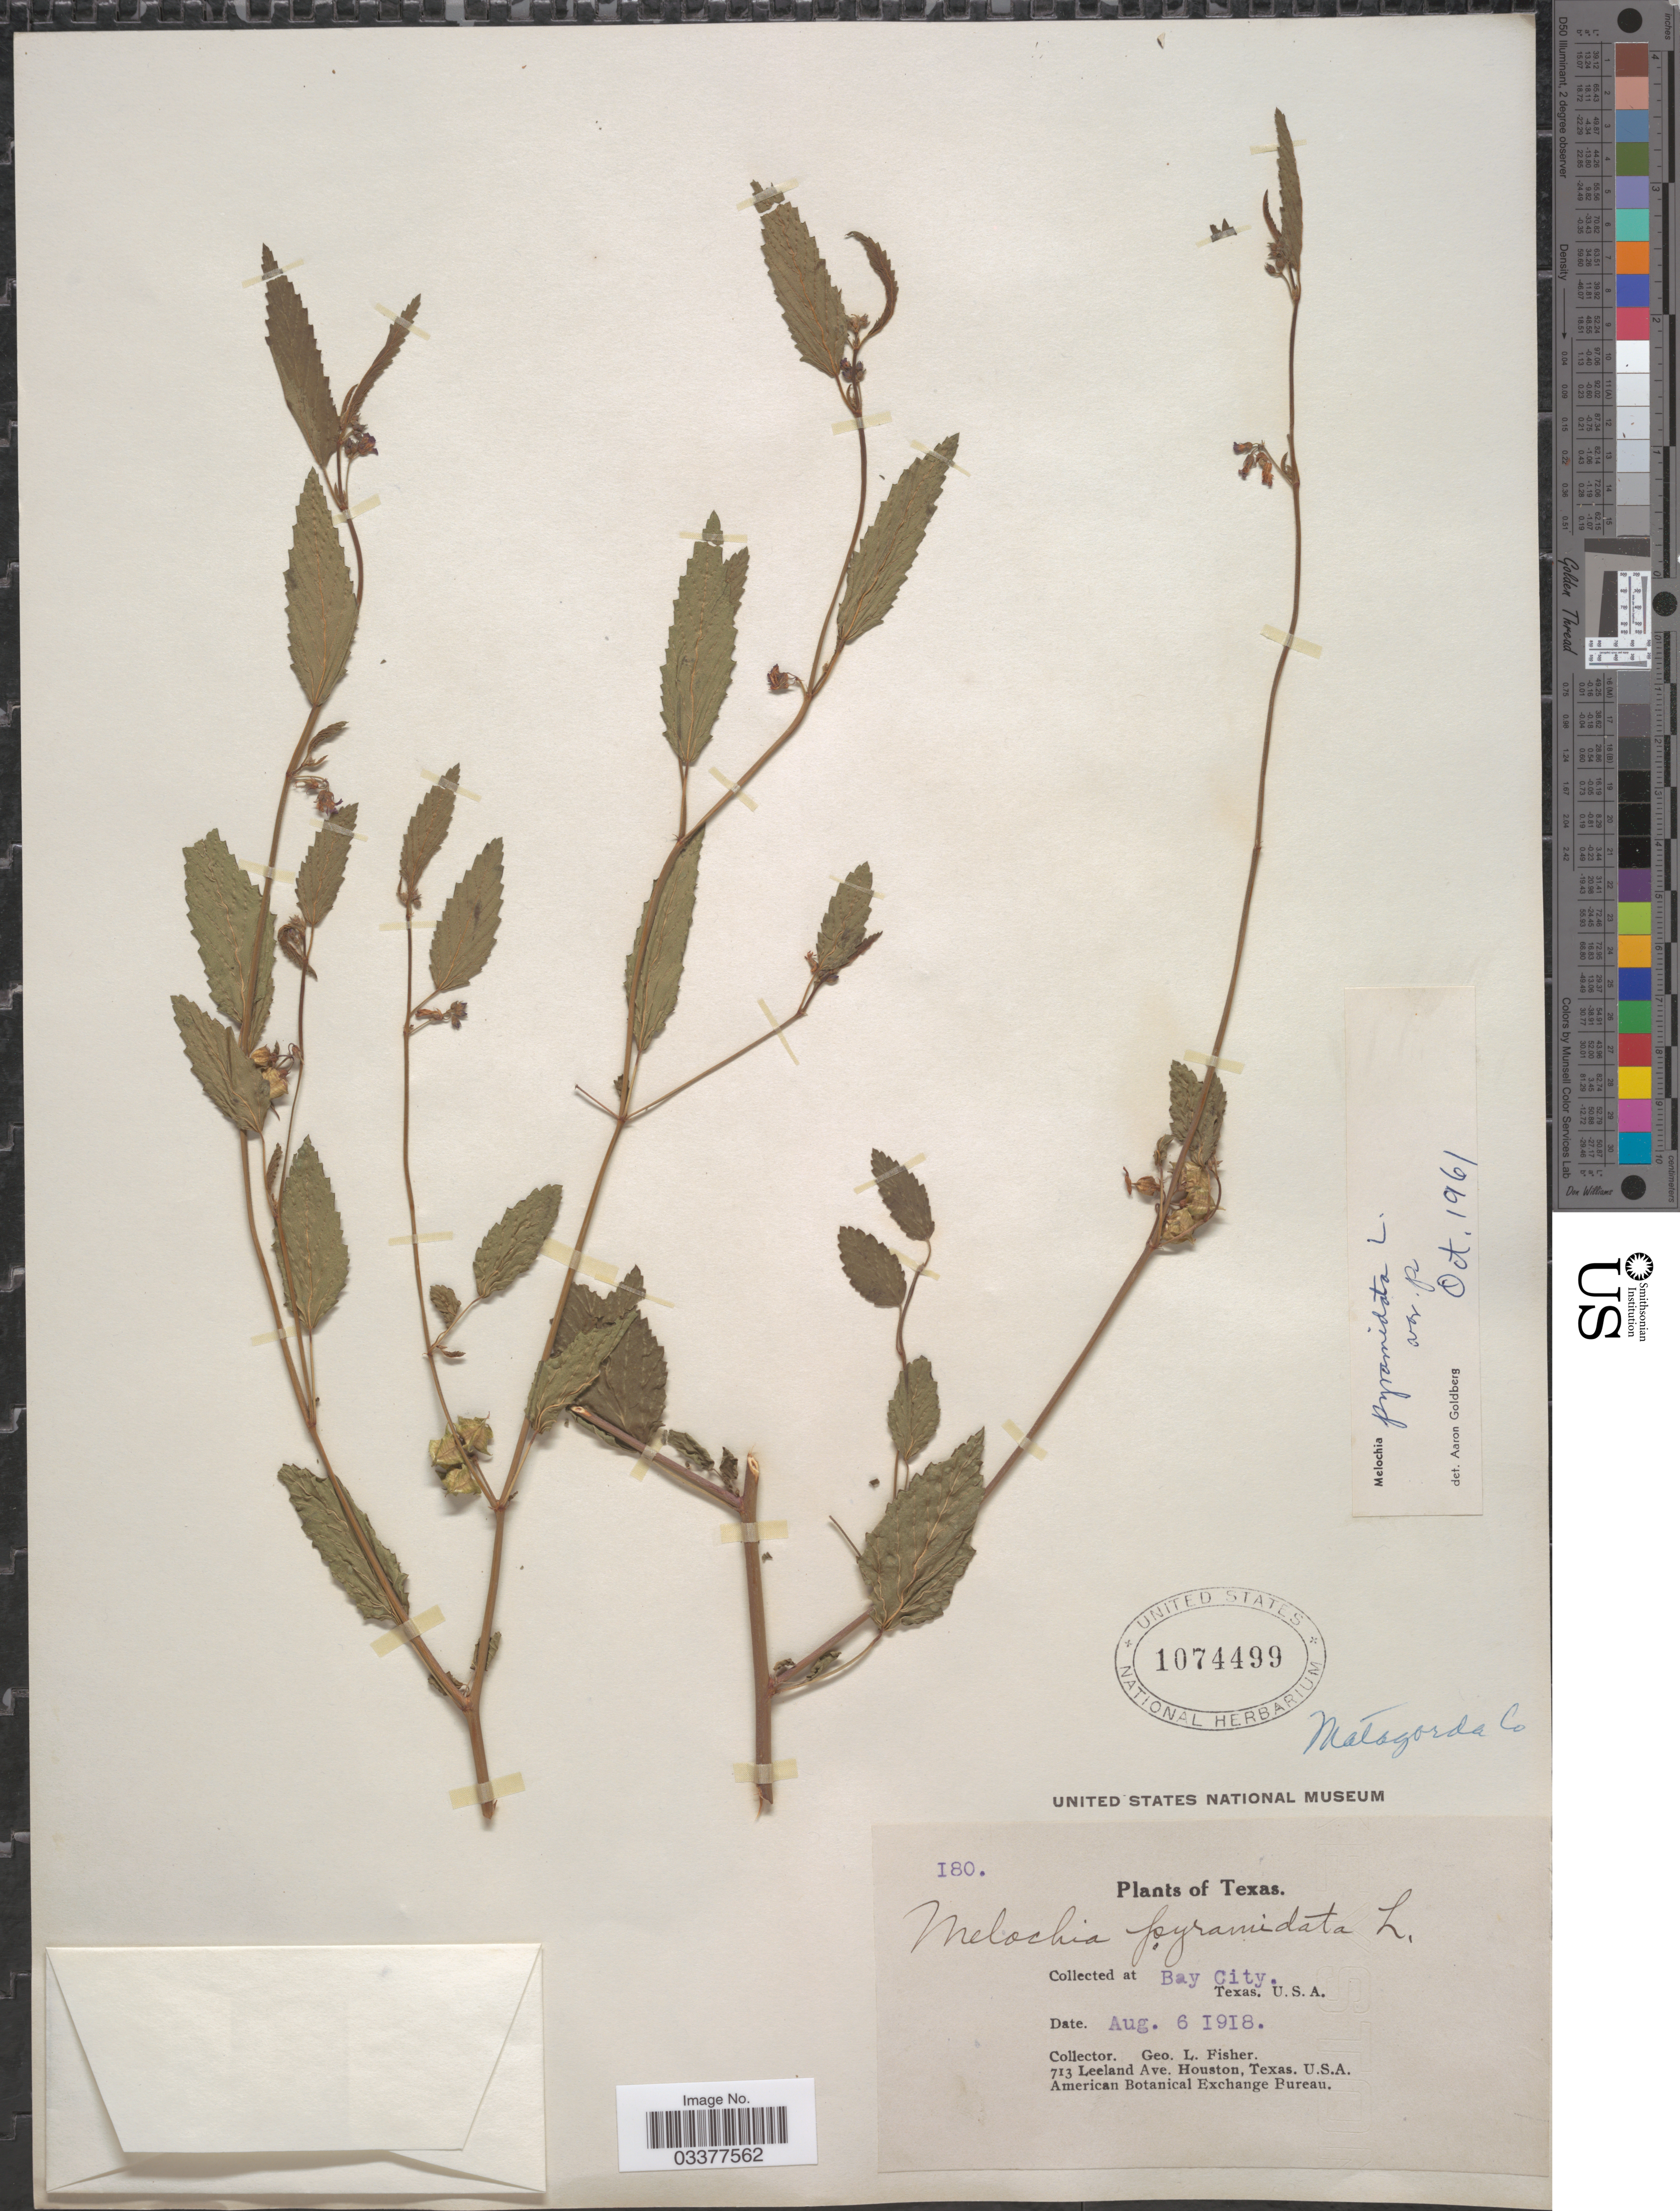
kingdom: Plantae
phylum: Tracheophyta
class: Magnoliopsida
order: Malvales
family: Malvaceae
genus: Melochia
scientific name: Melochia pyramidata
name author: L.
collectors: G. L. Fisher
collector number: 180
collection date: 1918-08-06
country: United States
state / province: Texas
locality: Bay City. Matagorda Co.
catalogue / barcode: US 1074499